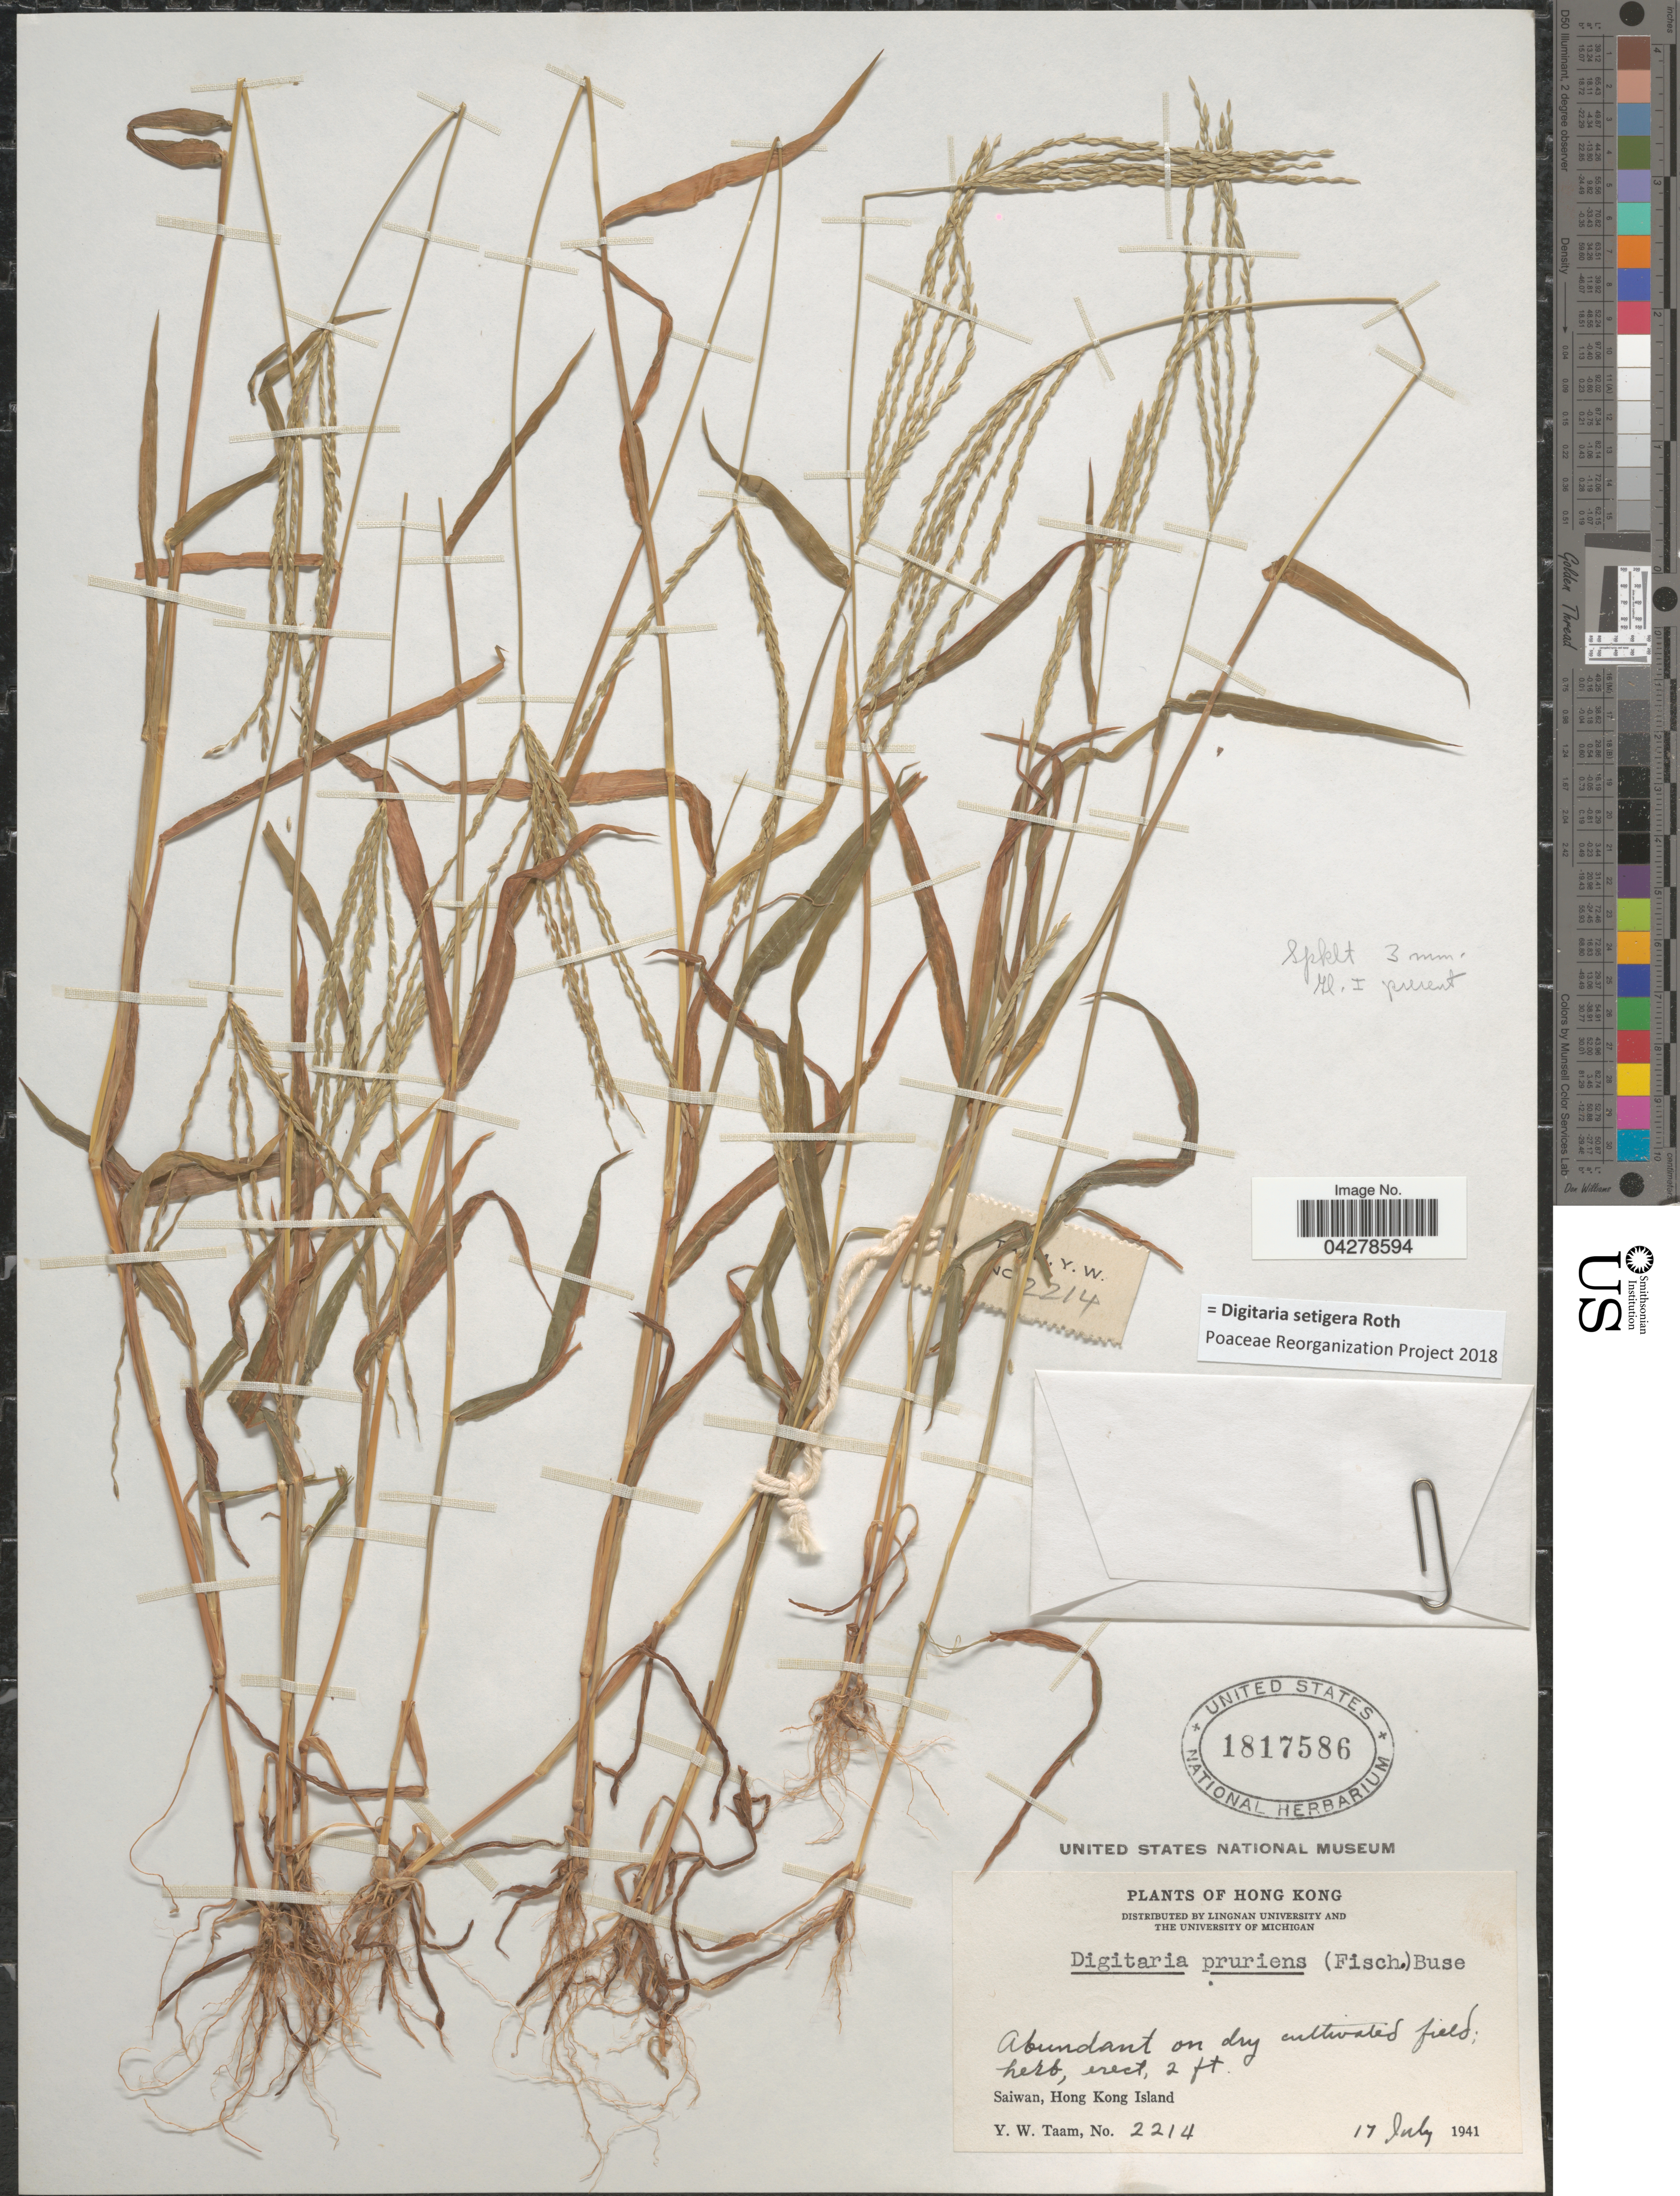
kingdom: Plantae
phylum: Tracheophyta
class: Liliopsida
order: Poales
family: Poaceae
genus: Digitaria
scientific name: Digitaria setigera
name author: Roth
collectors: Y. W. Taam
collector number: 2214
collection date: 1941-07-17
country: China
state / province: Hong Kong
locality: Abundant on dry cultivated field. Saiwan, Hong Kong Island.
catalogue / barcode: US 1817586